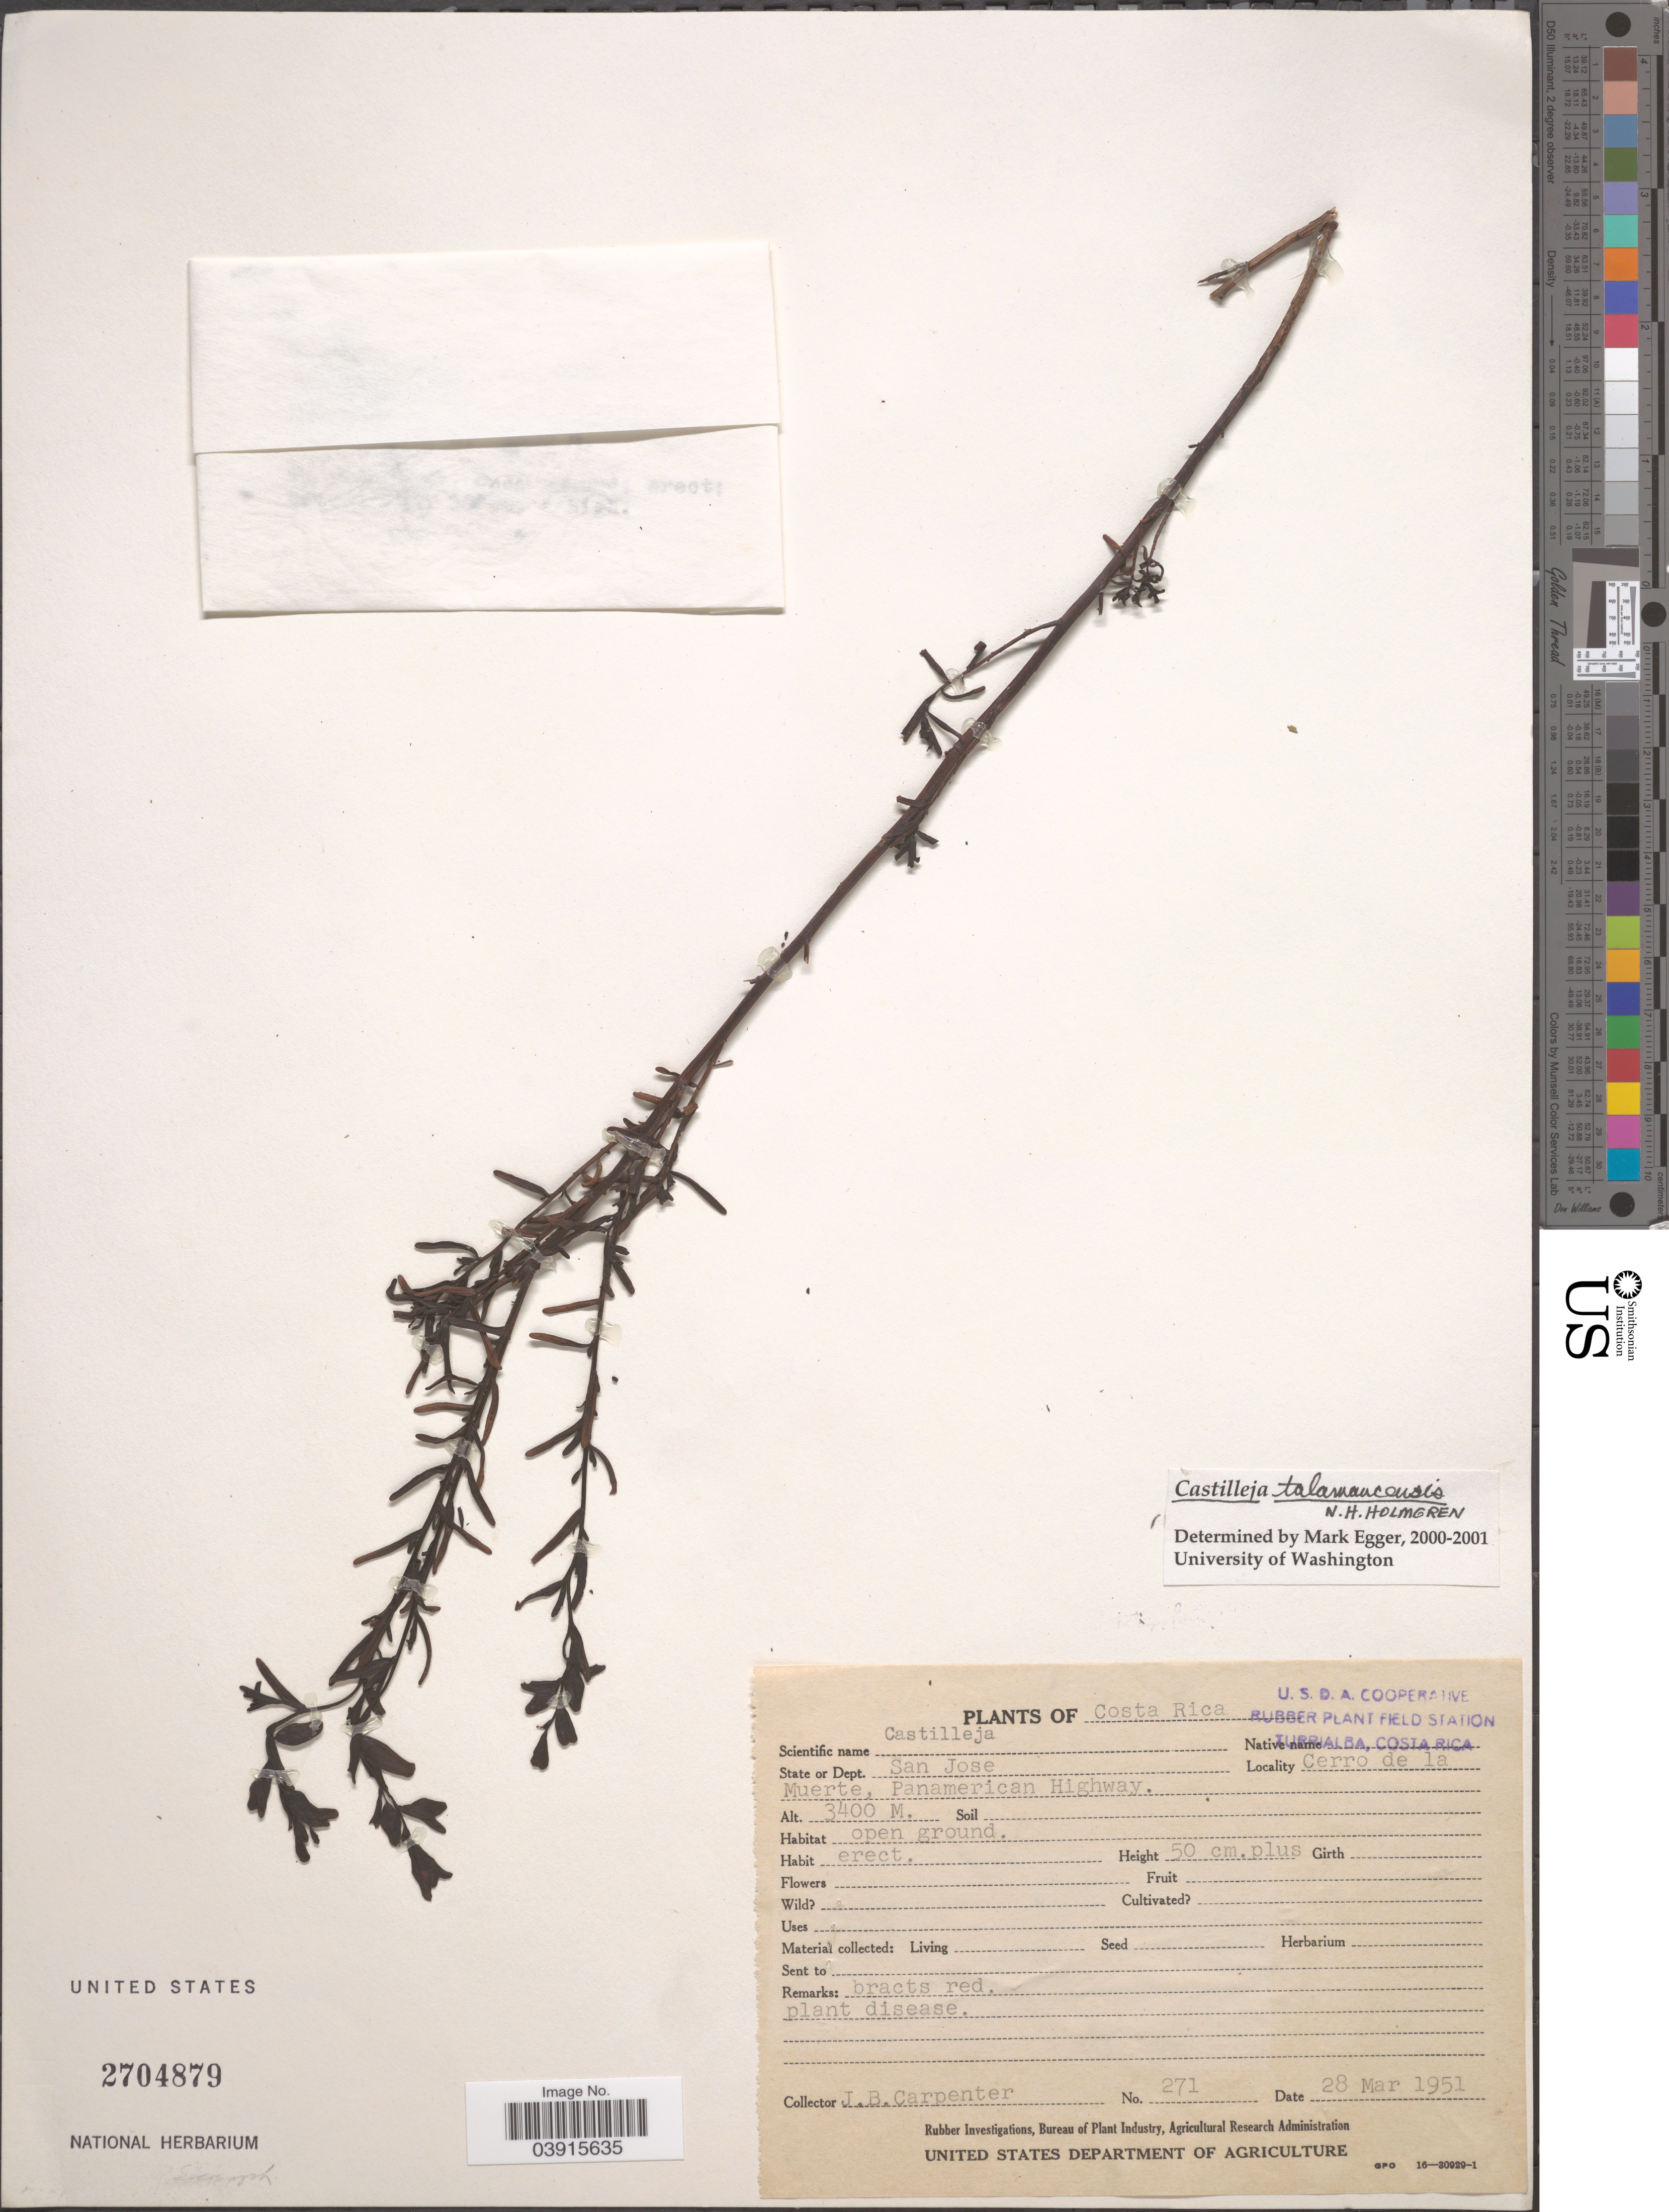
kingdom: Plantae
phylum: Tracheophyta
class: Magnoliopsida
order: Lamiales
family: Orobanchaceae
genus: Castilleja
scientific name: Castilleja talamancensis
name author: N.H. Holmgren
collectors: J. Carpenter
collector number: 271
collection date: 1951-03-28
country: Costa Rica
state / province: San José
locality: Dept. San Jose. Cerro de la Muerte, Panamerican Highway.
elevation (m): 3400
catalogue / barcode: US 2704879